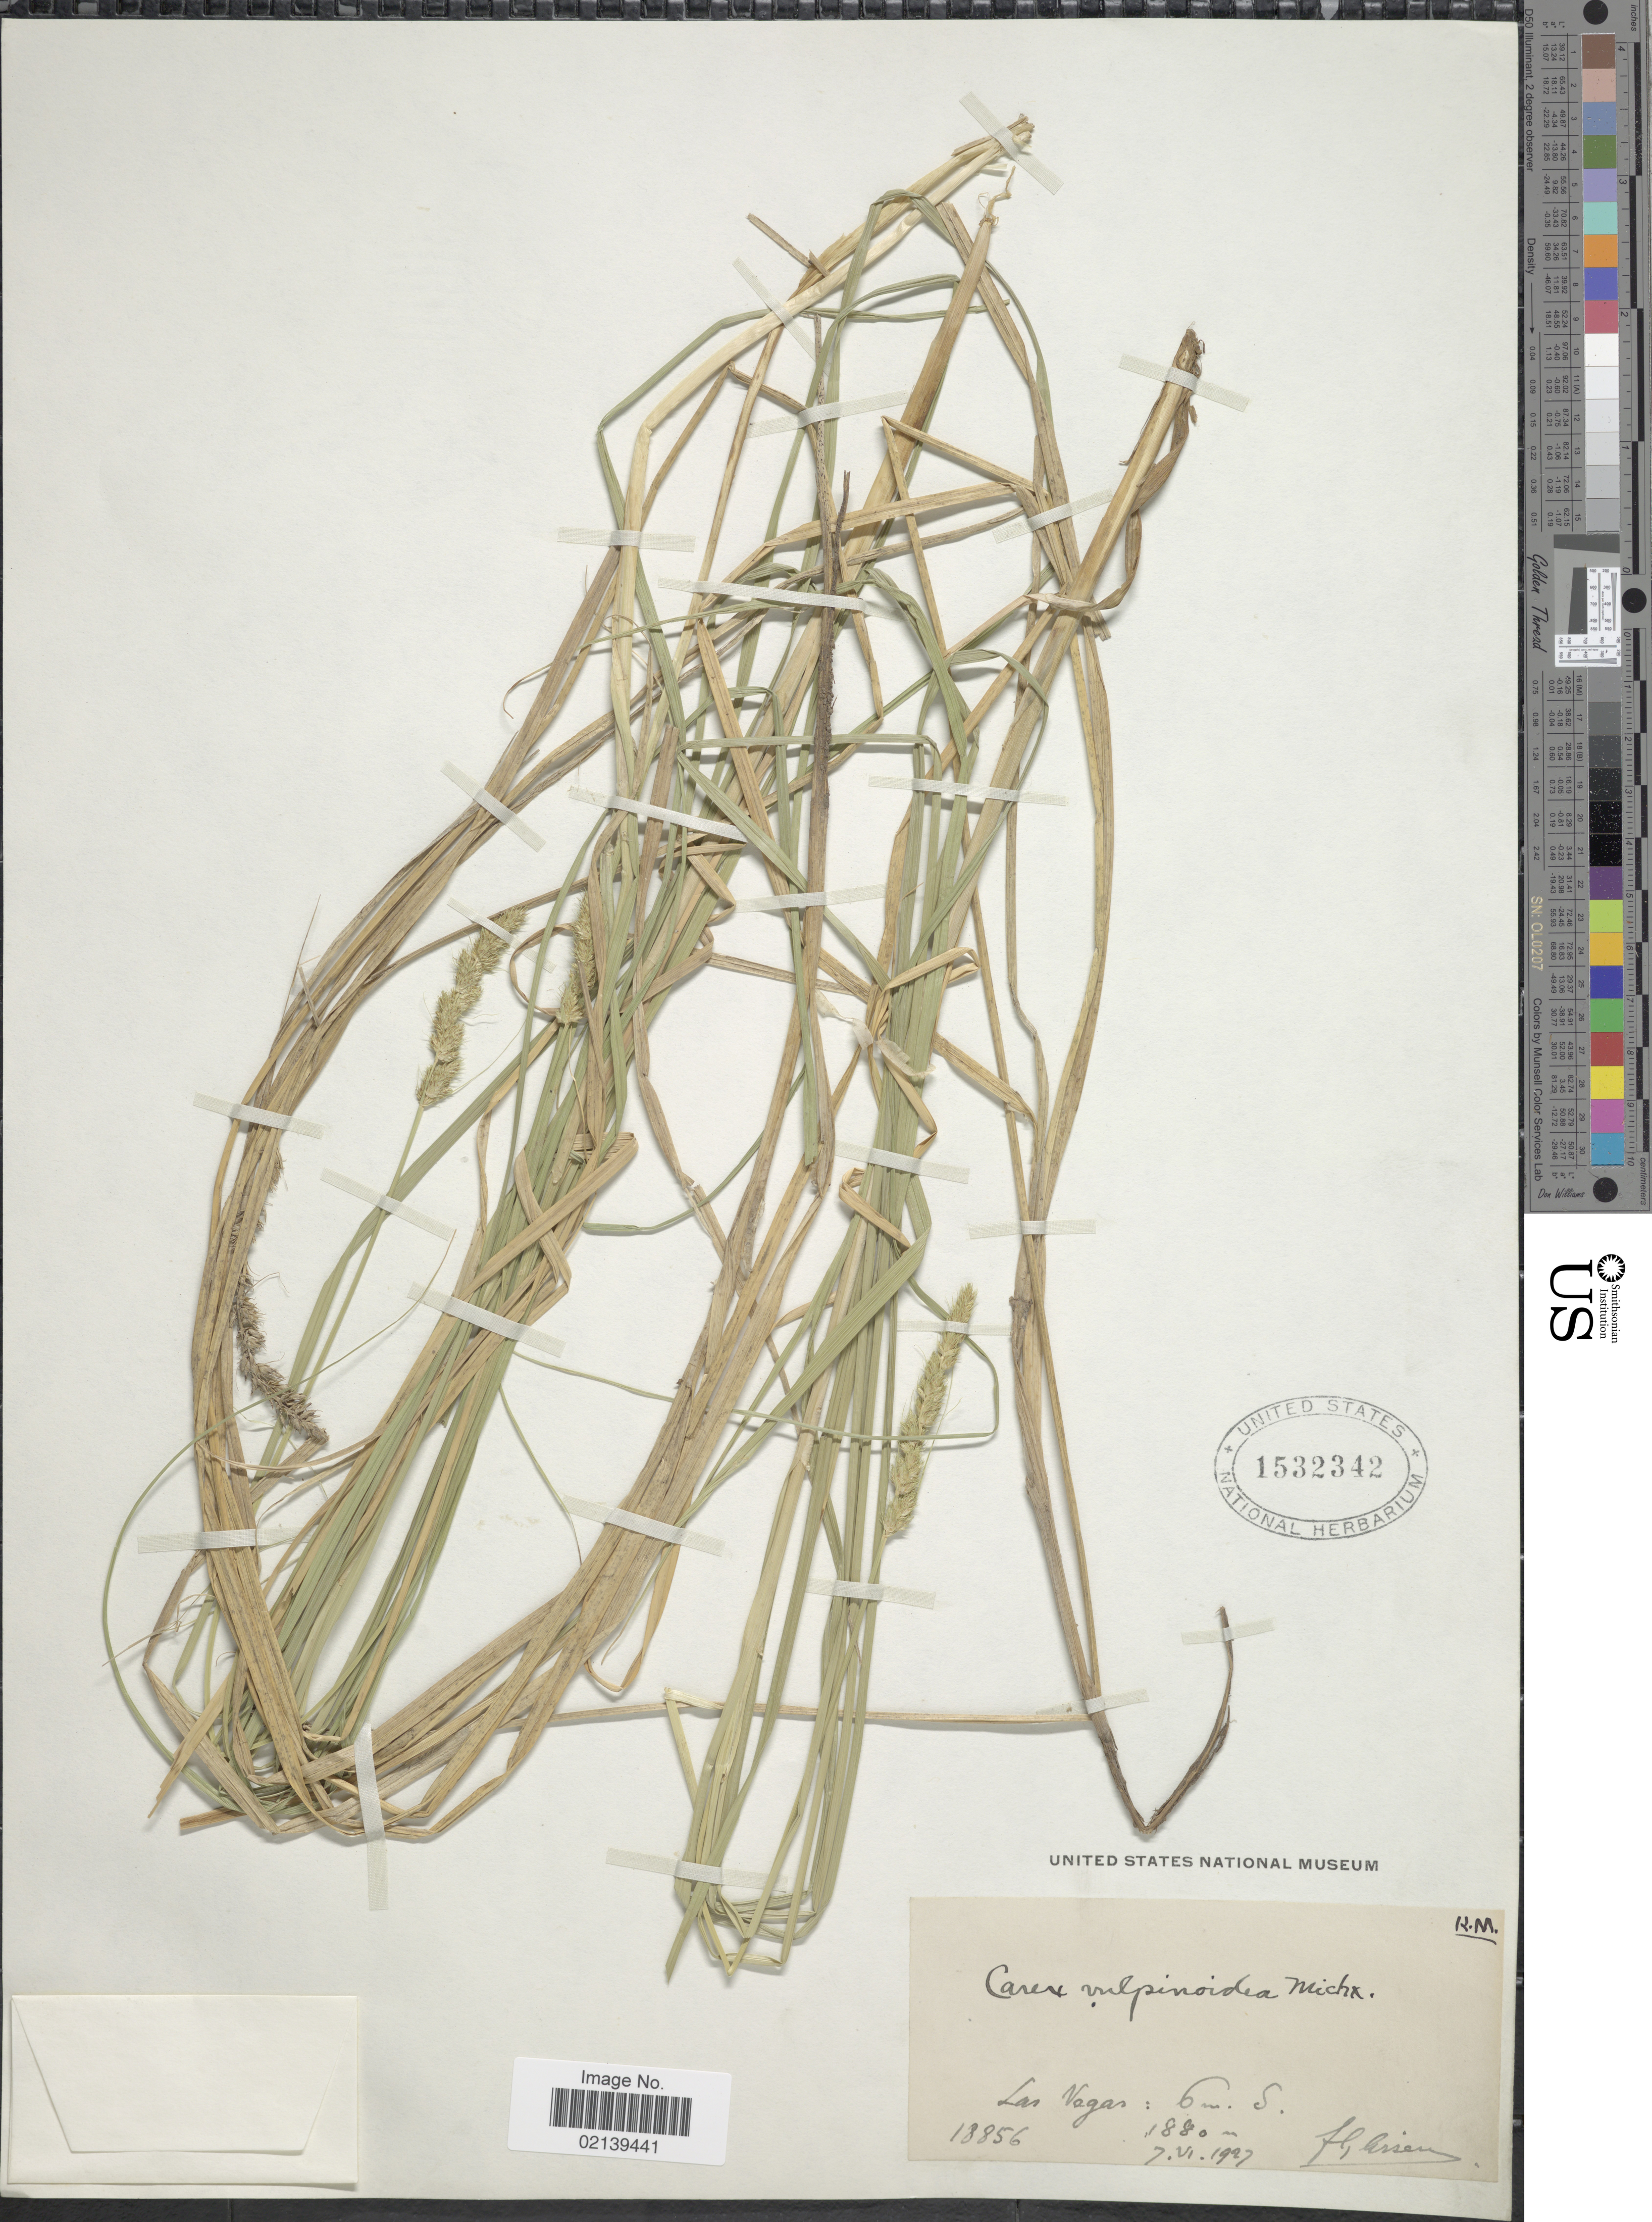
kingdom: Plantae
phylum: Tracheophyta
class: Liliopsida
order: Poales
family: Cyperaceae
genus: Carex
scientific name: Carex vulpinoidea Michx.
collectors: Bro. G. Arsène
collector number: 18856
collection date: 1927-06-07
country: United States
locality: Las Vegas, 6 mi. S.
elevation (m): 1880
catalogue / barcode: US 1532342